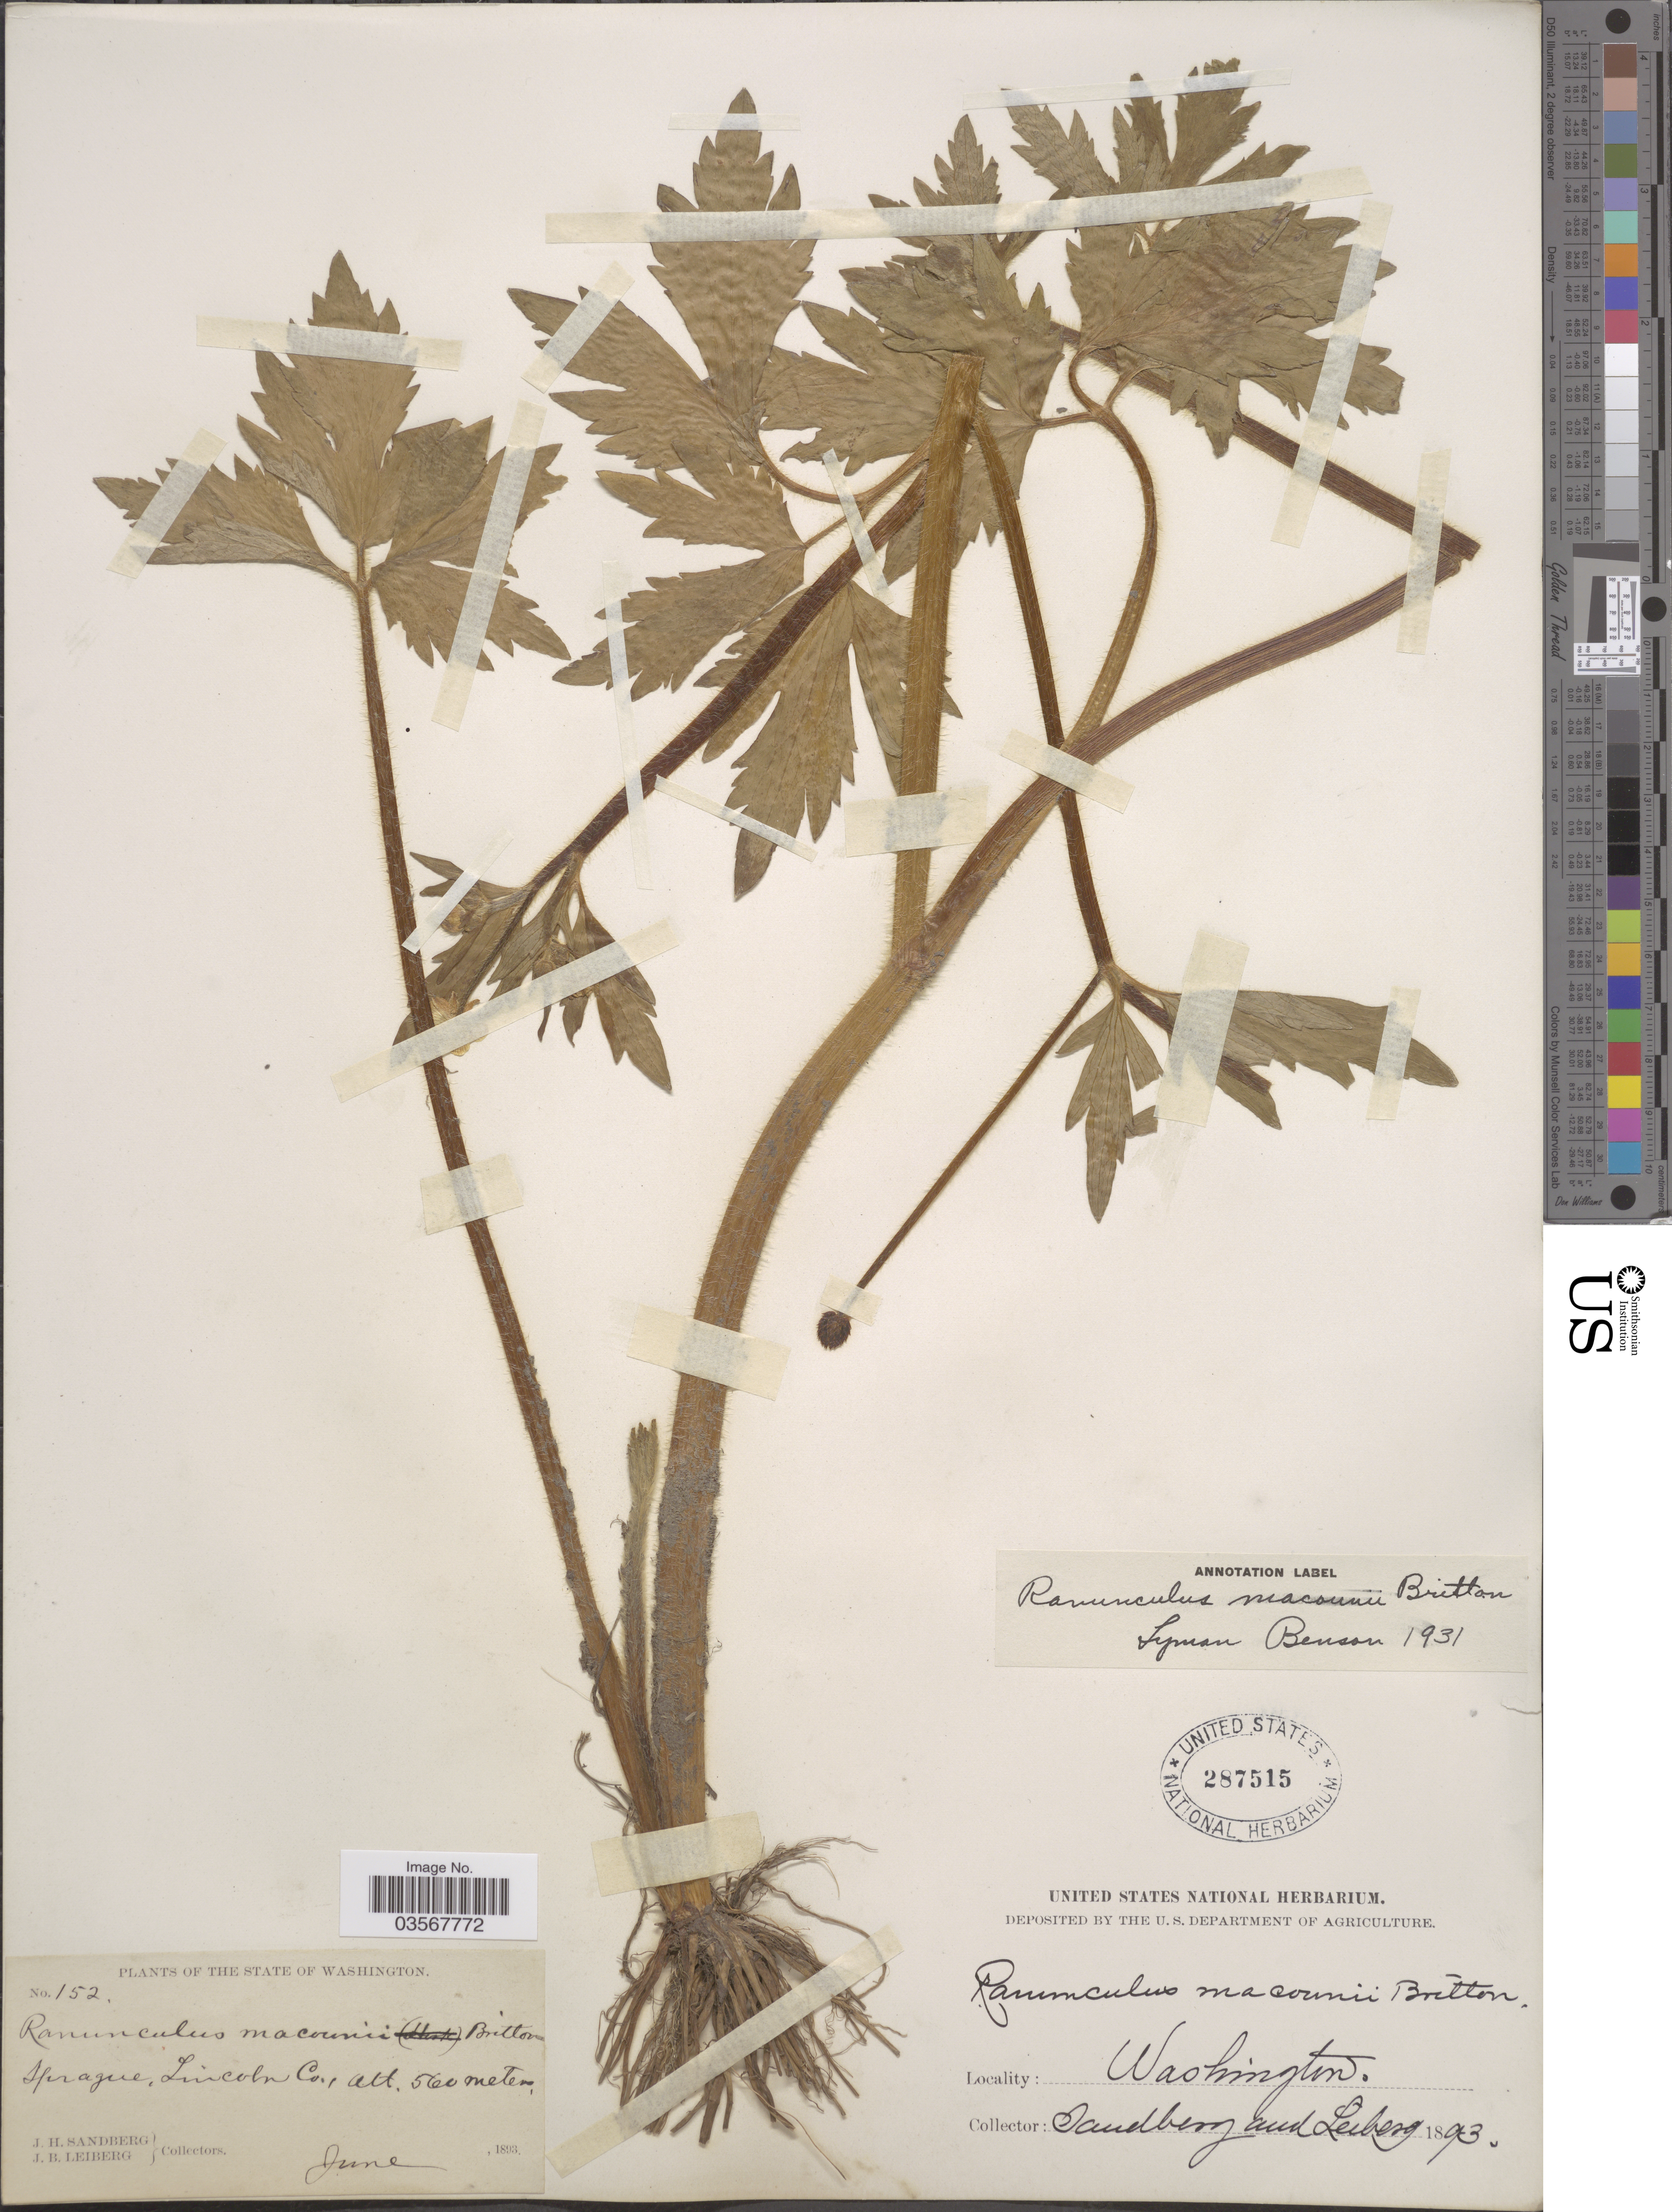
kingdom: Plantae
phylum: Tracheophyta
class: Magnoliopsida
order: Ranunculales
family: Ranunculaceae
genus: Ranunculus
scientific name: Ranunculus macounii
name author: Britton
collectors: J. H. Sandberg & J. B. Leiberg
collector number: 152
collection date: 1893-06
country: United States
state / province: Washington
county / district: Lincoln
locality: Sprague, Lincoln Co.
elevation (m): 560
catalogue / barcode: US 287515